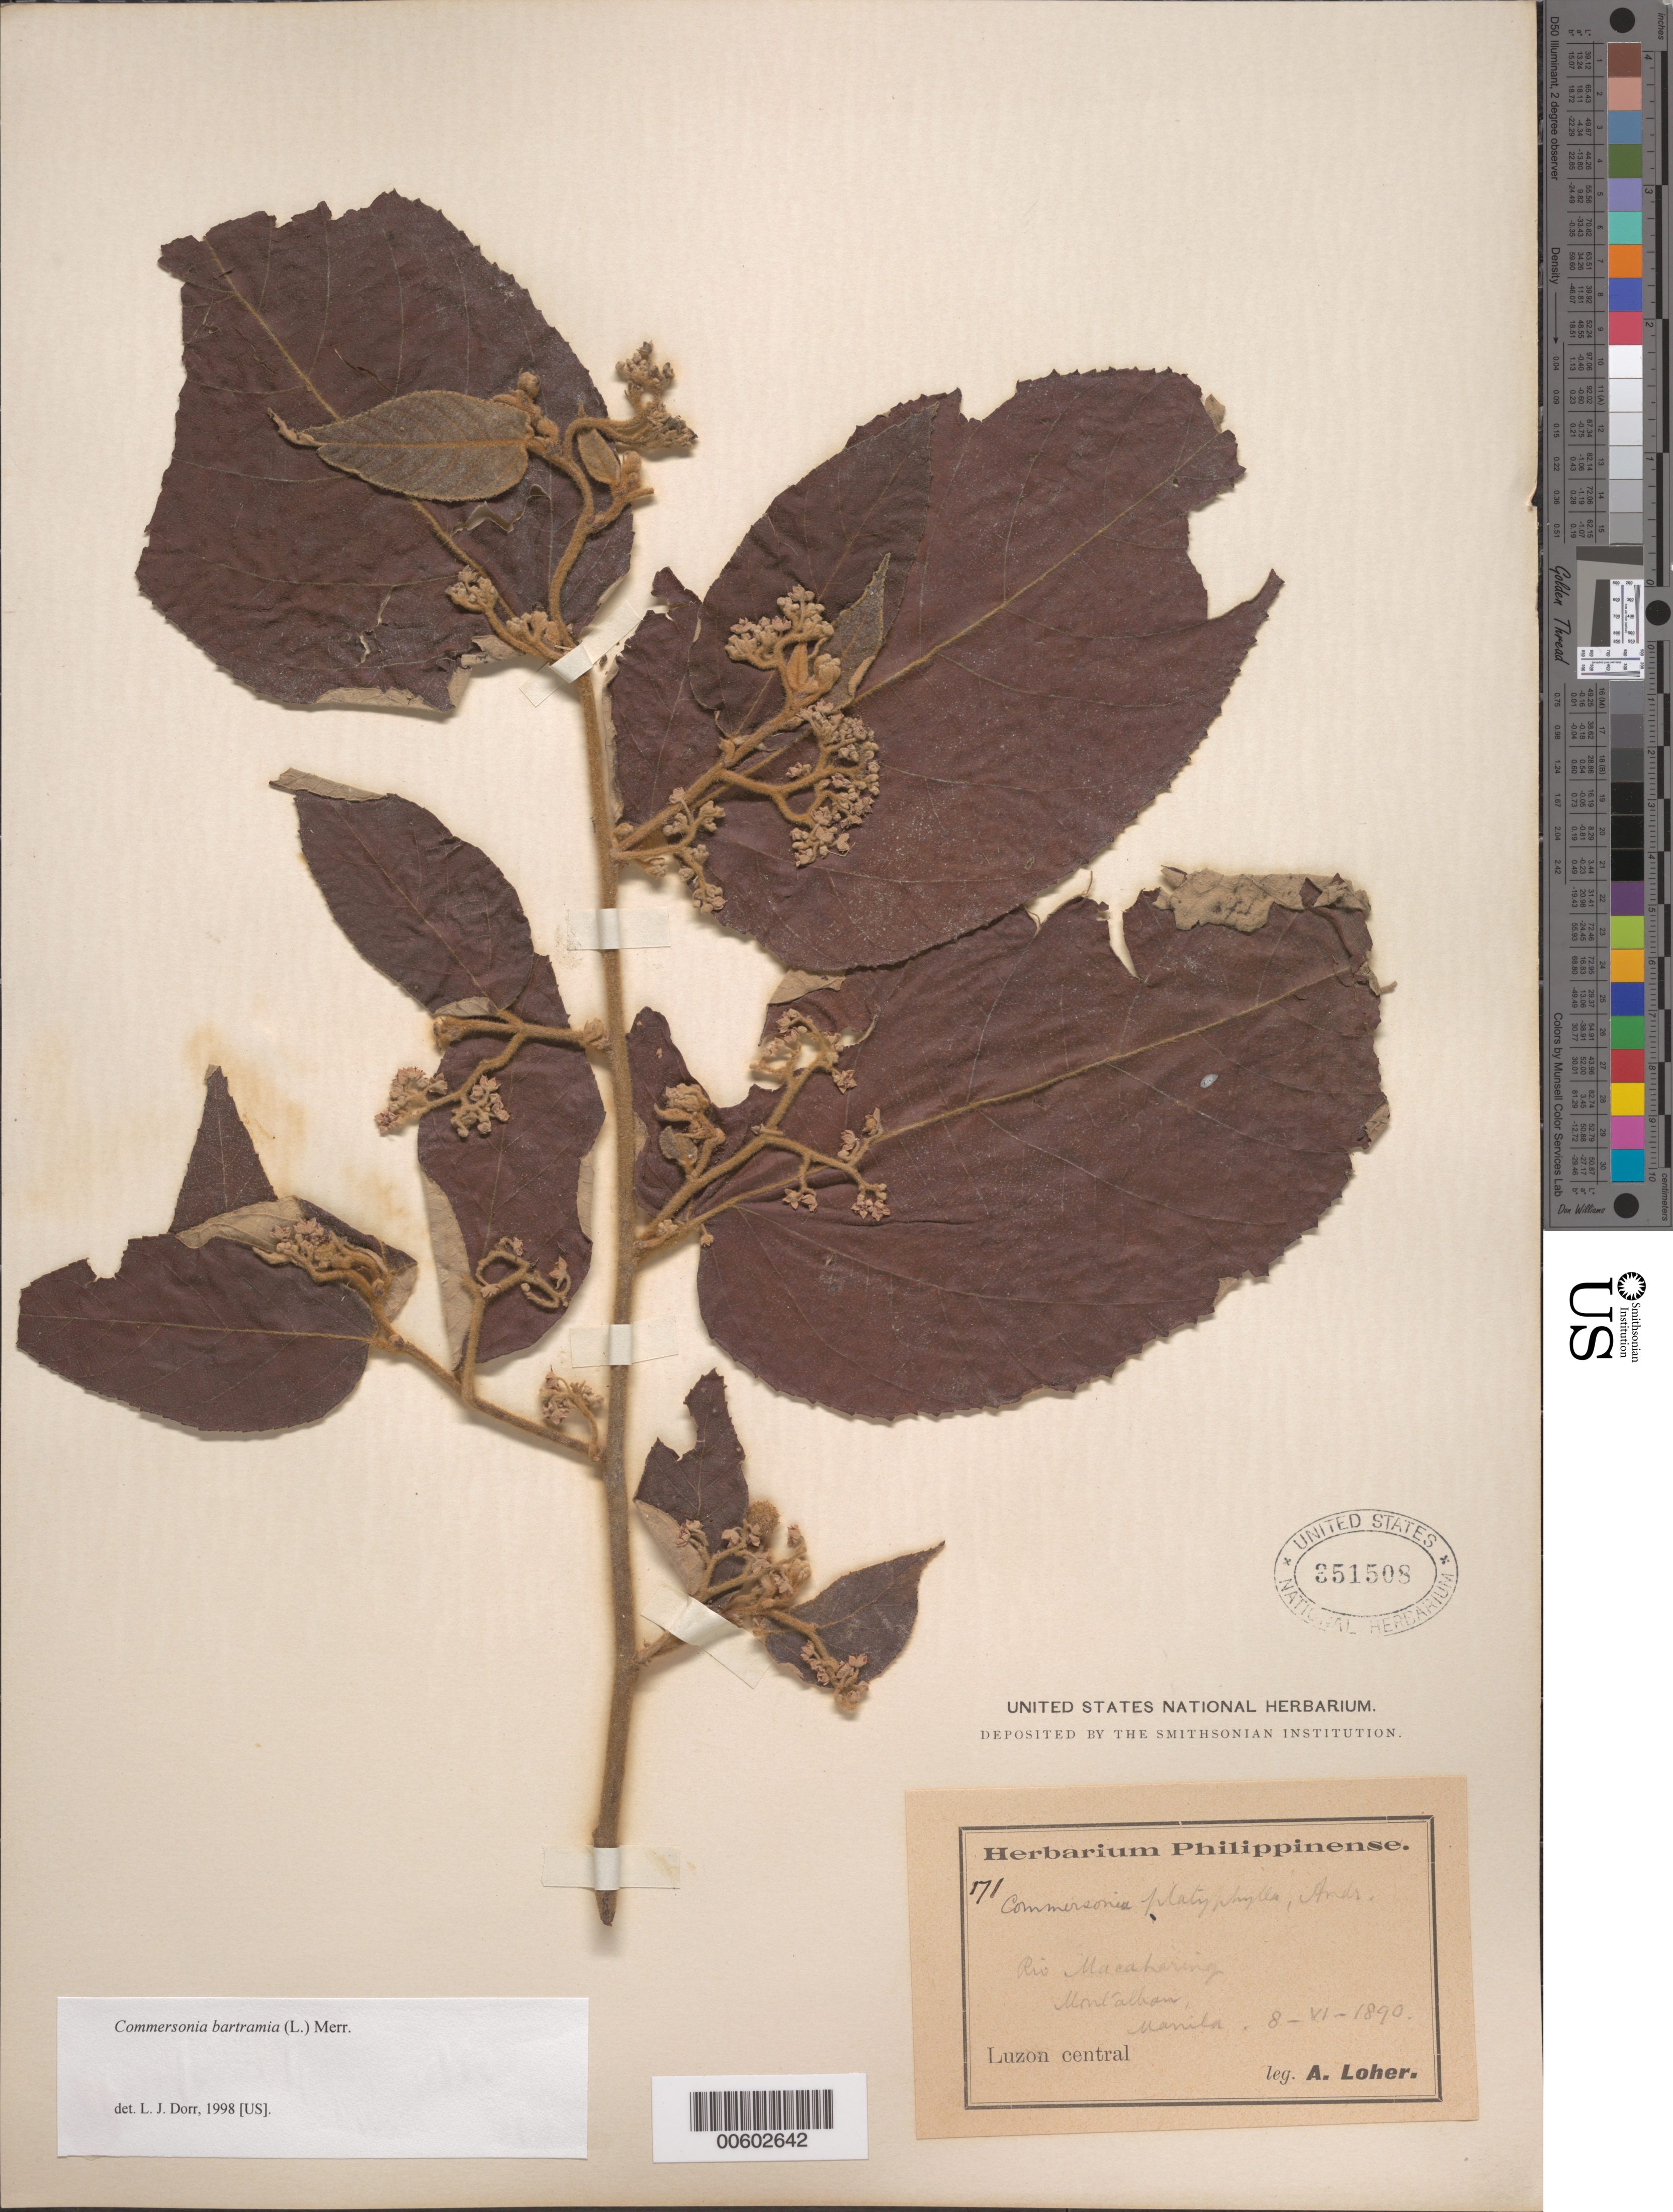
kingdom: Plantae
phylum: Tracheophyta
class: Magnoliopsida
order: Malvales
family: Malvaceae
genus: Commersonia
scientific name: Commersonia bartramia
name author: (L.) Merr.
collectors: A. Loher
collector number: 171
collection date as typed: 08 Jun 1890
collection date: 1890-06-08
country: Philippines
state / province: National Capital Region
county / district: Manila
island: Luzon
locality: Luzon central. Rio Macahering. Montalhou, Manila [sic]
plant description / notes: US, A, MO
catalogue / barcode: US 351508